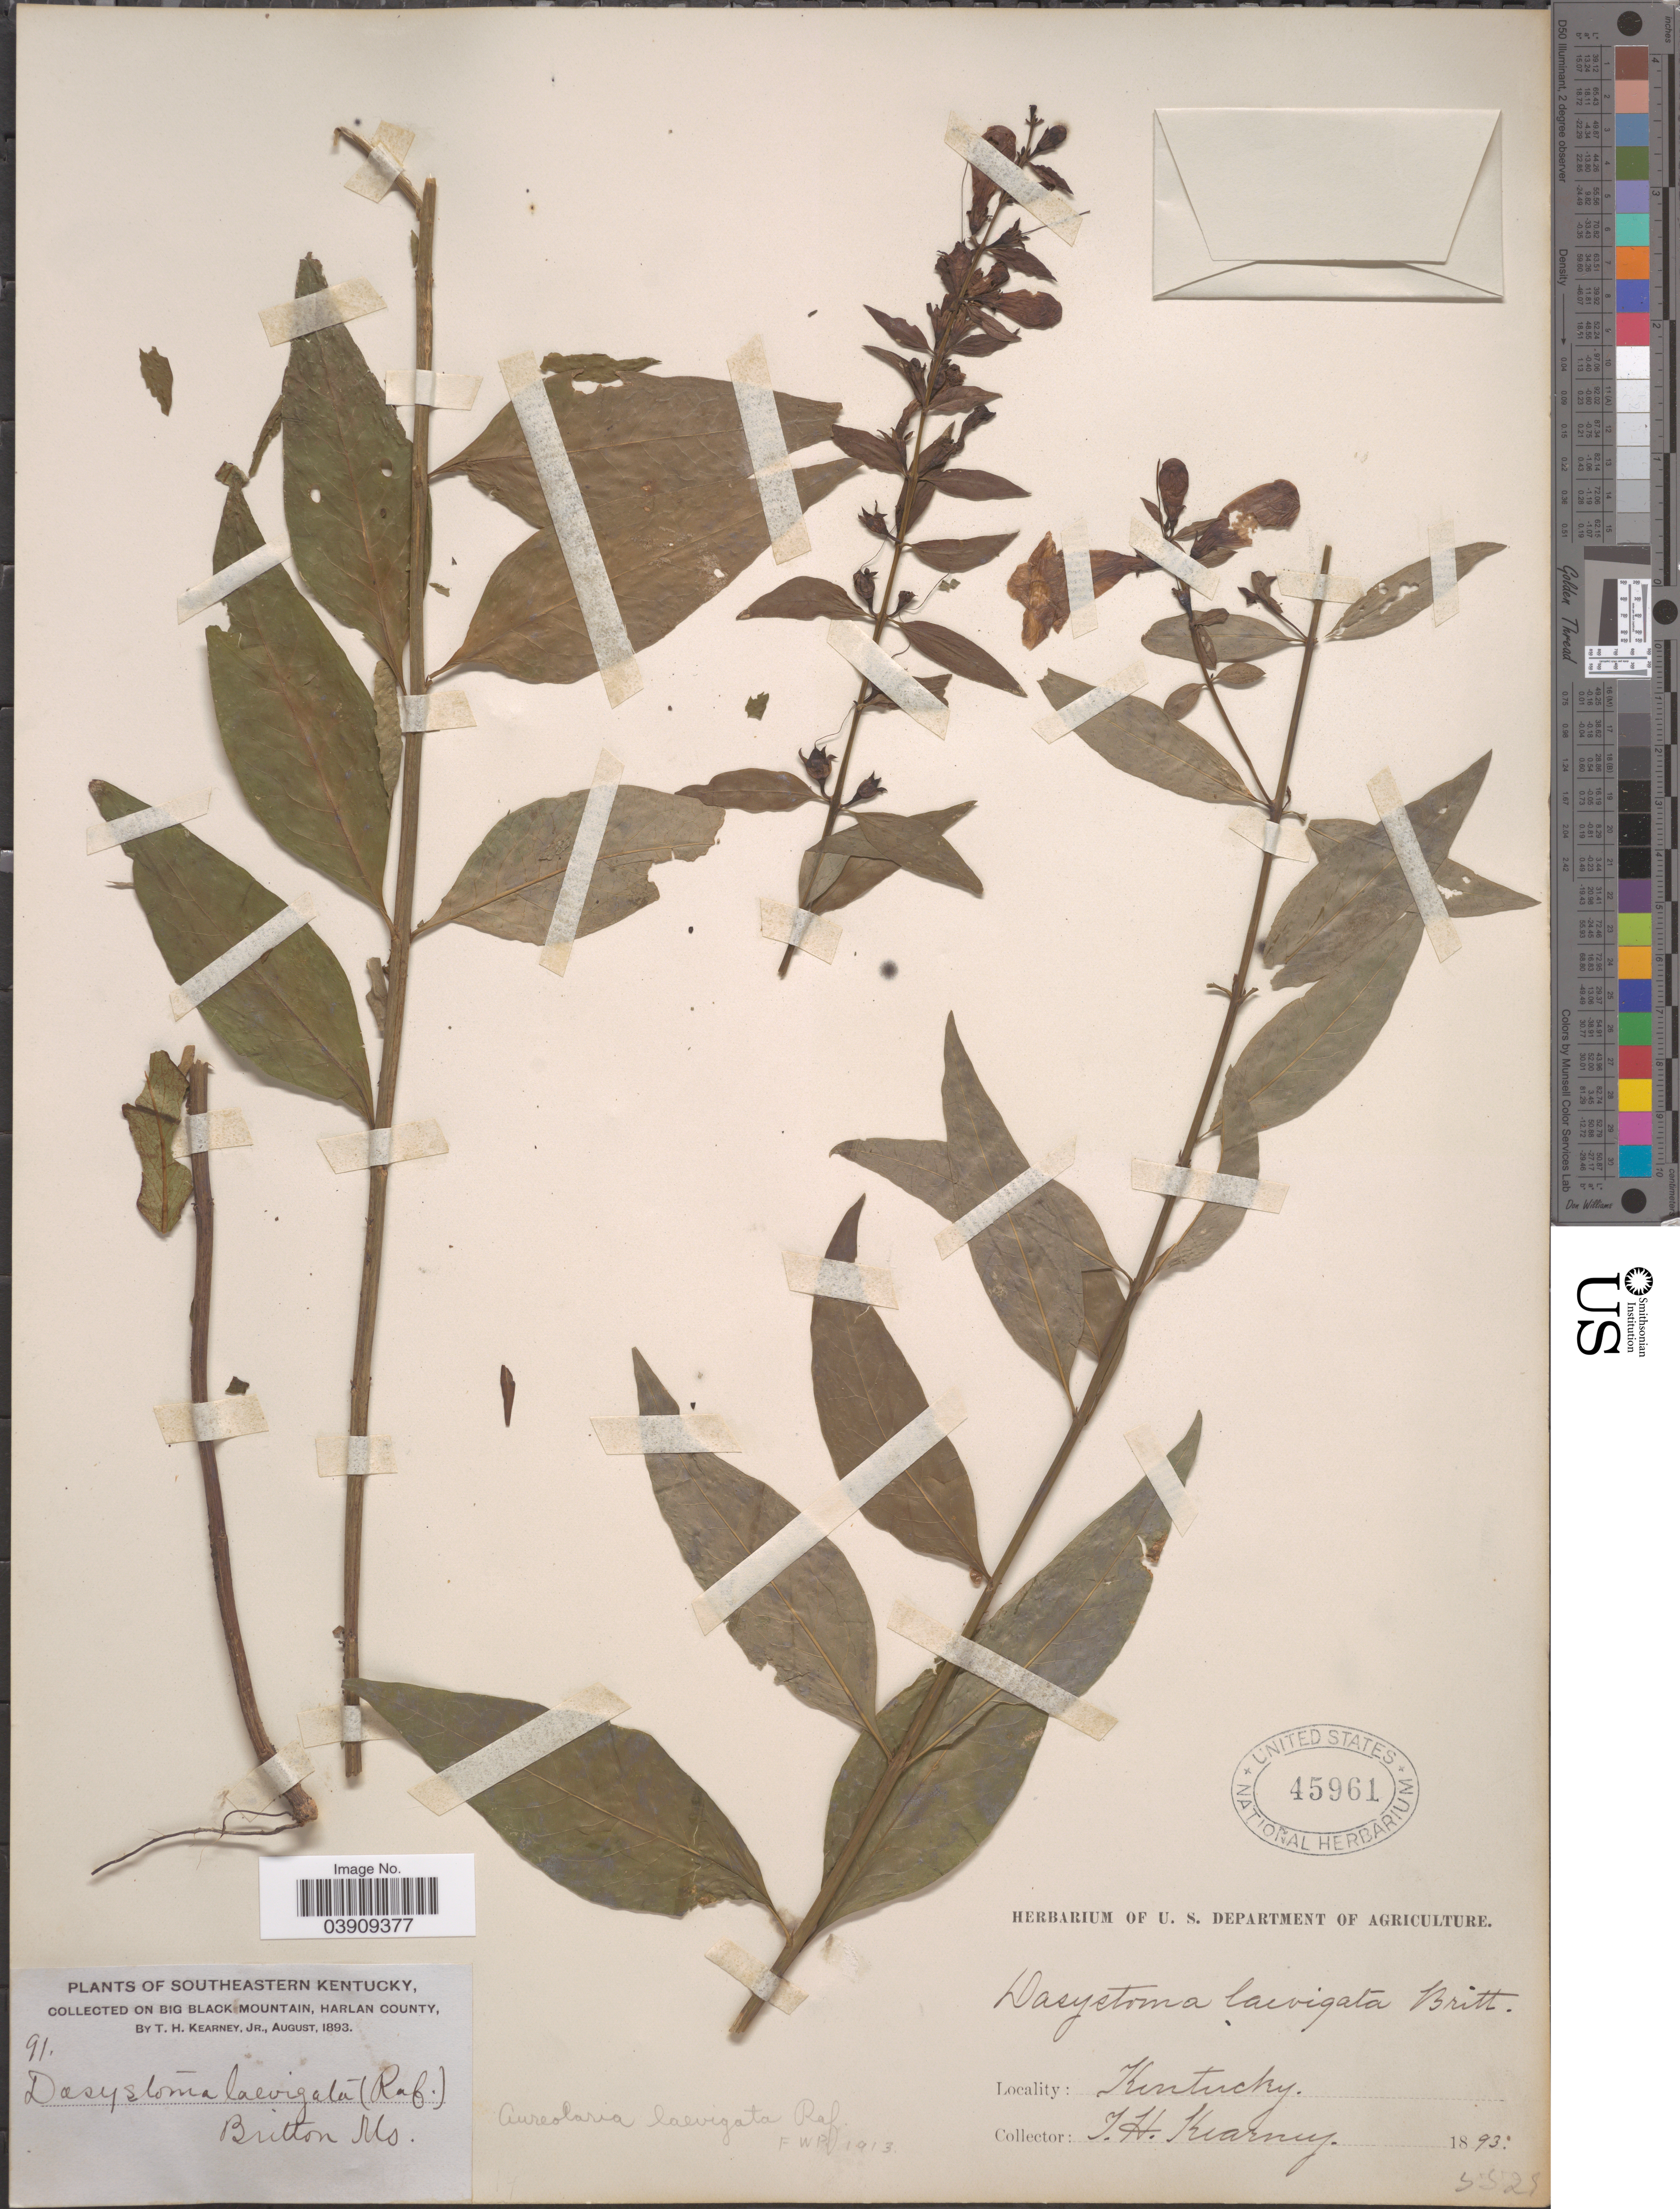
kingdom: Plantae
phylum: Tracheophyta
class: Magnoliopsida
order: Lamiales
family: Orobanchaceae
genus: Aureolaria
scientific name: Aureolaria laevigata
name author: (Raf.) Raf.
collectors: T. H. Kearney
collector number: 91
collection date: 1893-08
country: United States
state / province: Kentucky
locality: Southeastern Kentucky. On Big Black Mountain, Harlan County. Britton Ms.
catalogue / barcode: US 45961